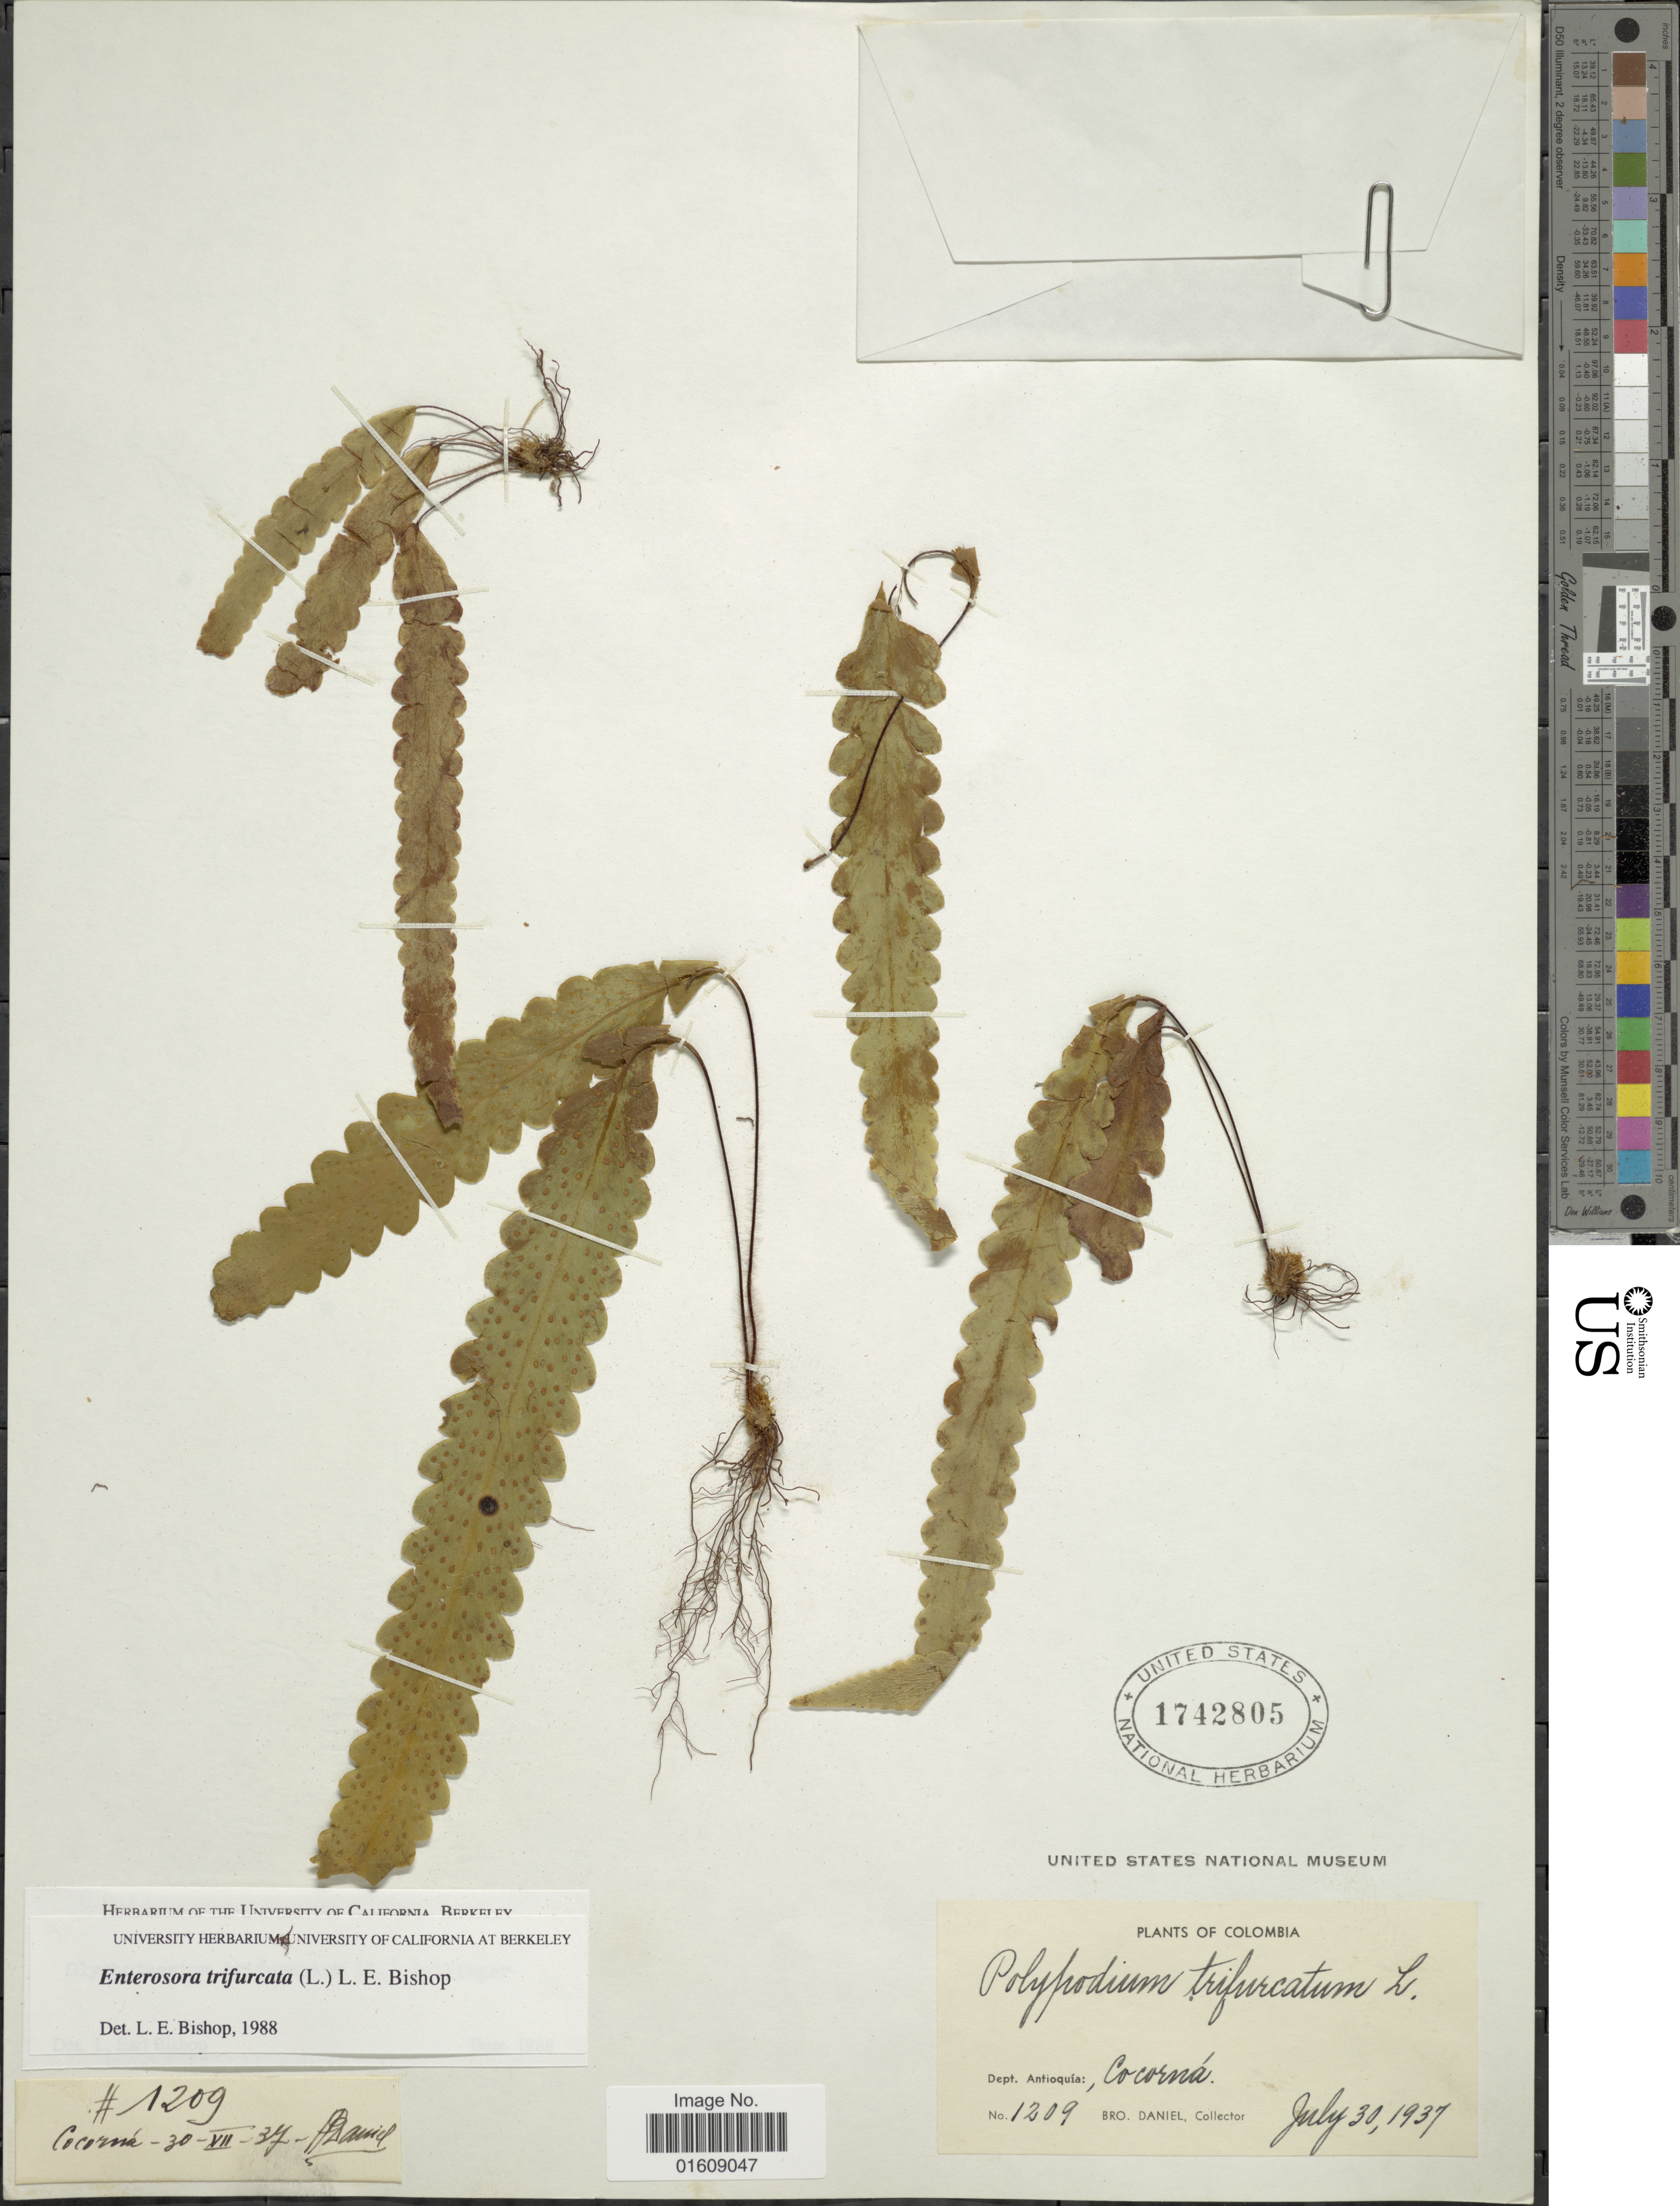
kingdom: Plantae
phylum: Tracheophyta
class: Polypodiopsida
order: Polypodiales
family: Polypodiaceae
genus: Enterosora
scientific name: Enterosora trifurcata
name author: (L.) L.E. Bishop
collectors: Bro. Daniel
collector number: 1209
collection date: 1937-07-30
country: Colombia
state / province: Antioquia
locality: Colombia, Dept. Antioquía, Cocorná.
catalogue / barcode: US 1742805